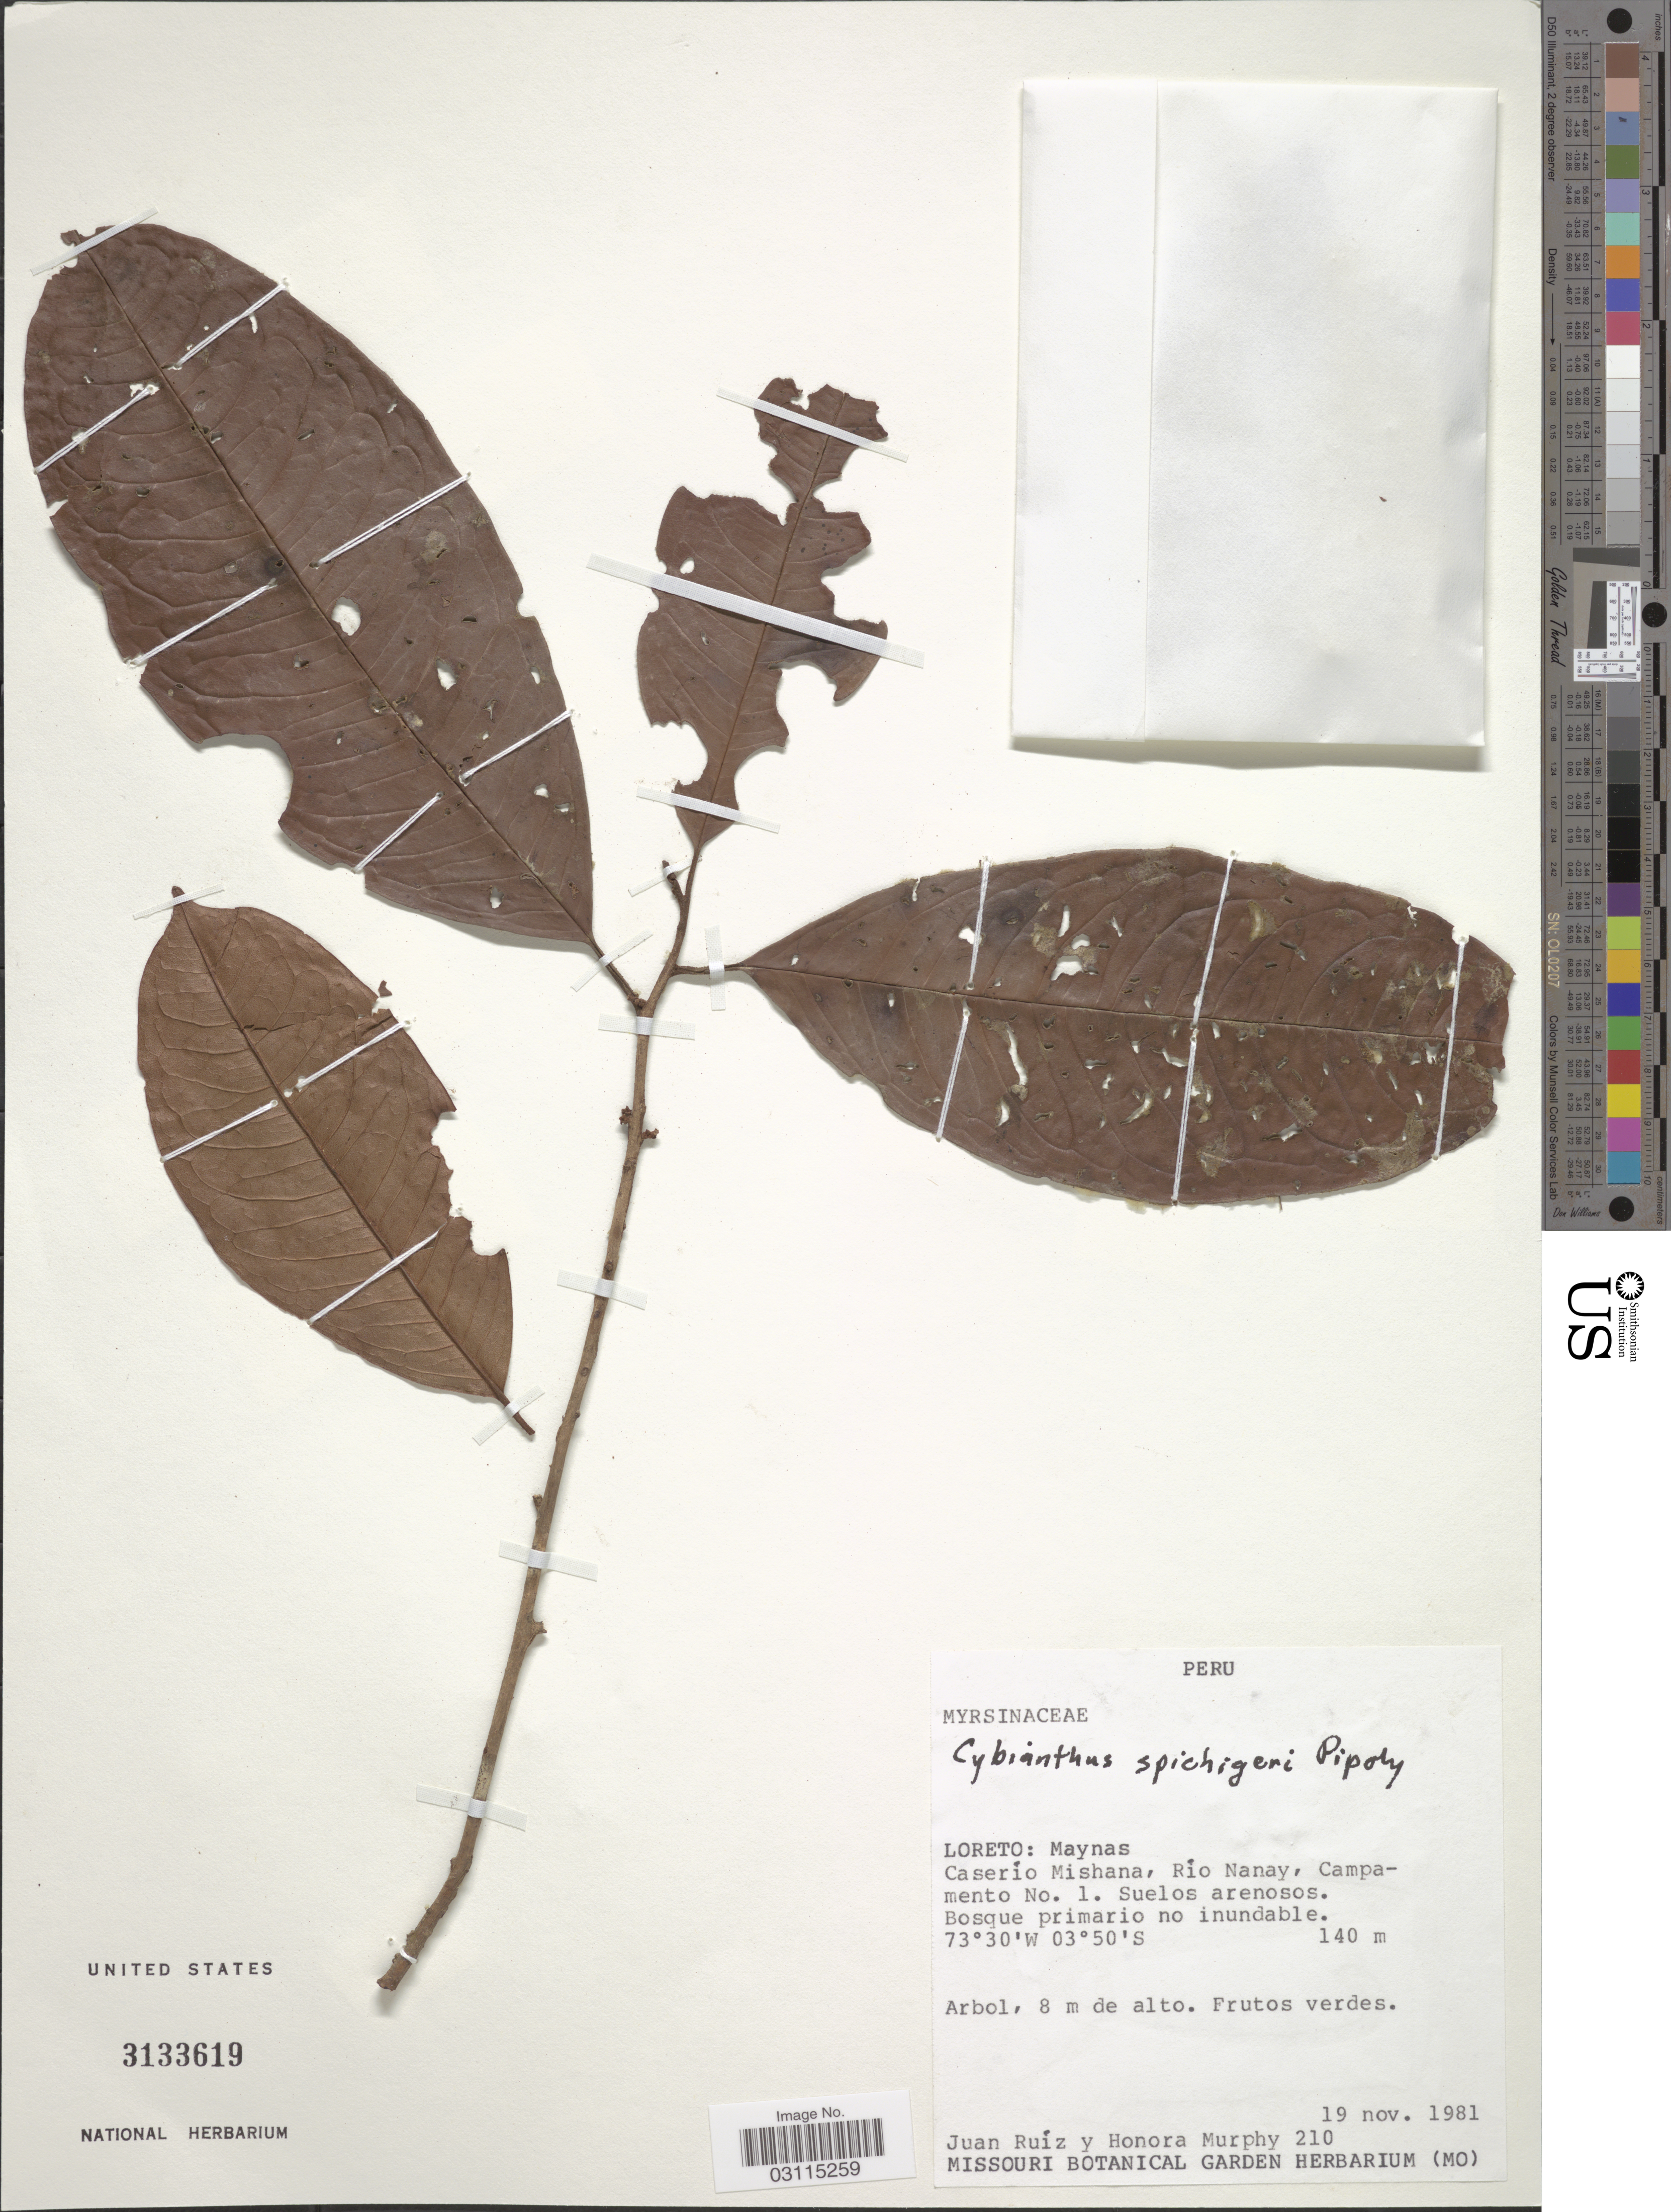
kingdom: Plantae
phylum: Tracheophyta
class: Magnoliopsida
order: Ericales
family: Primulaceae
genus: Cybianthus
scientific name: Cybianthus spichigeri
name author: Pipoly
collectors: J. Ruíz & H. Murphy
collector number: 210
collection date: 1981-11-19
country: Peru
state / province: Loreto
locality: Maynas, Caserio Mishana, Río Nanay, Campamento No. 1.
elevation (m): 140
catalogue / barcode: US 3133619